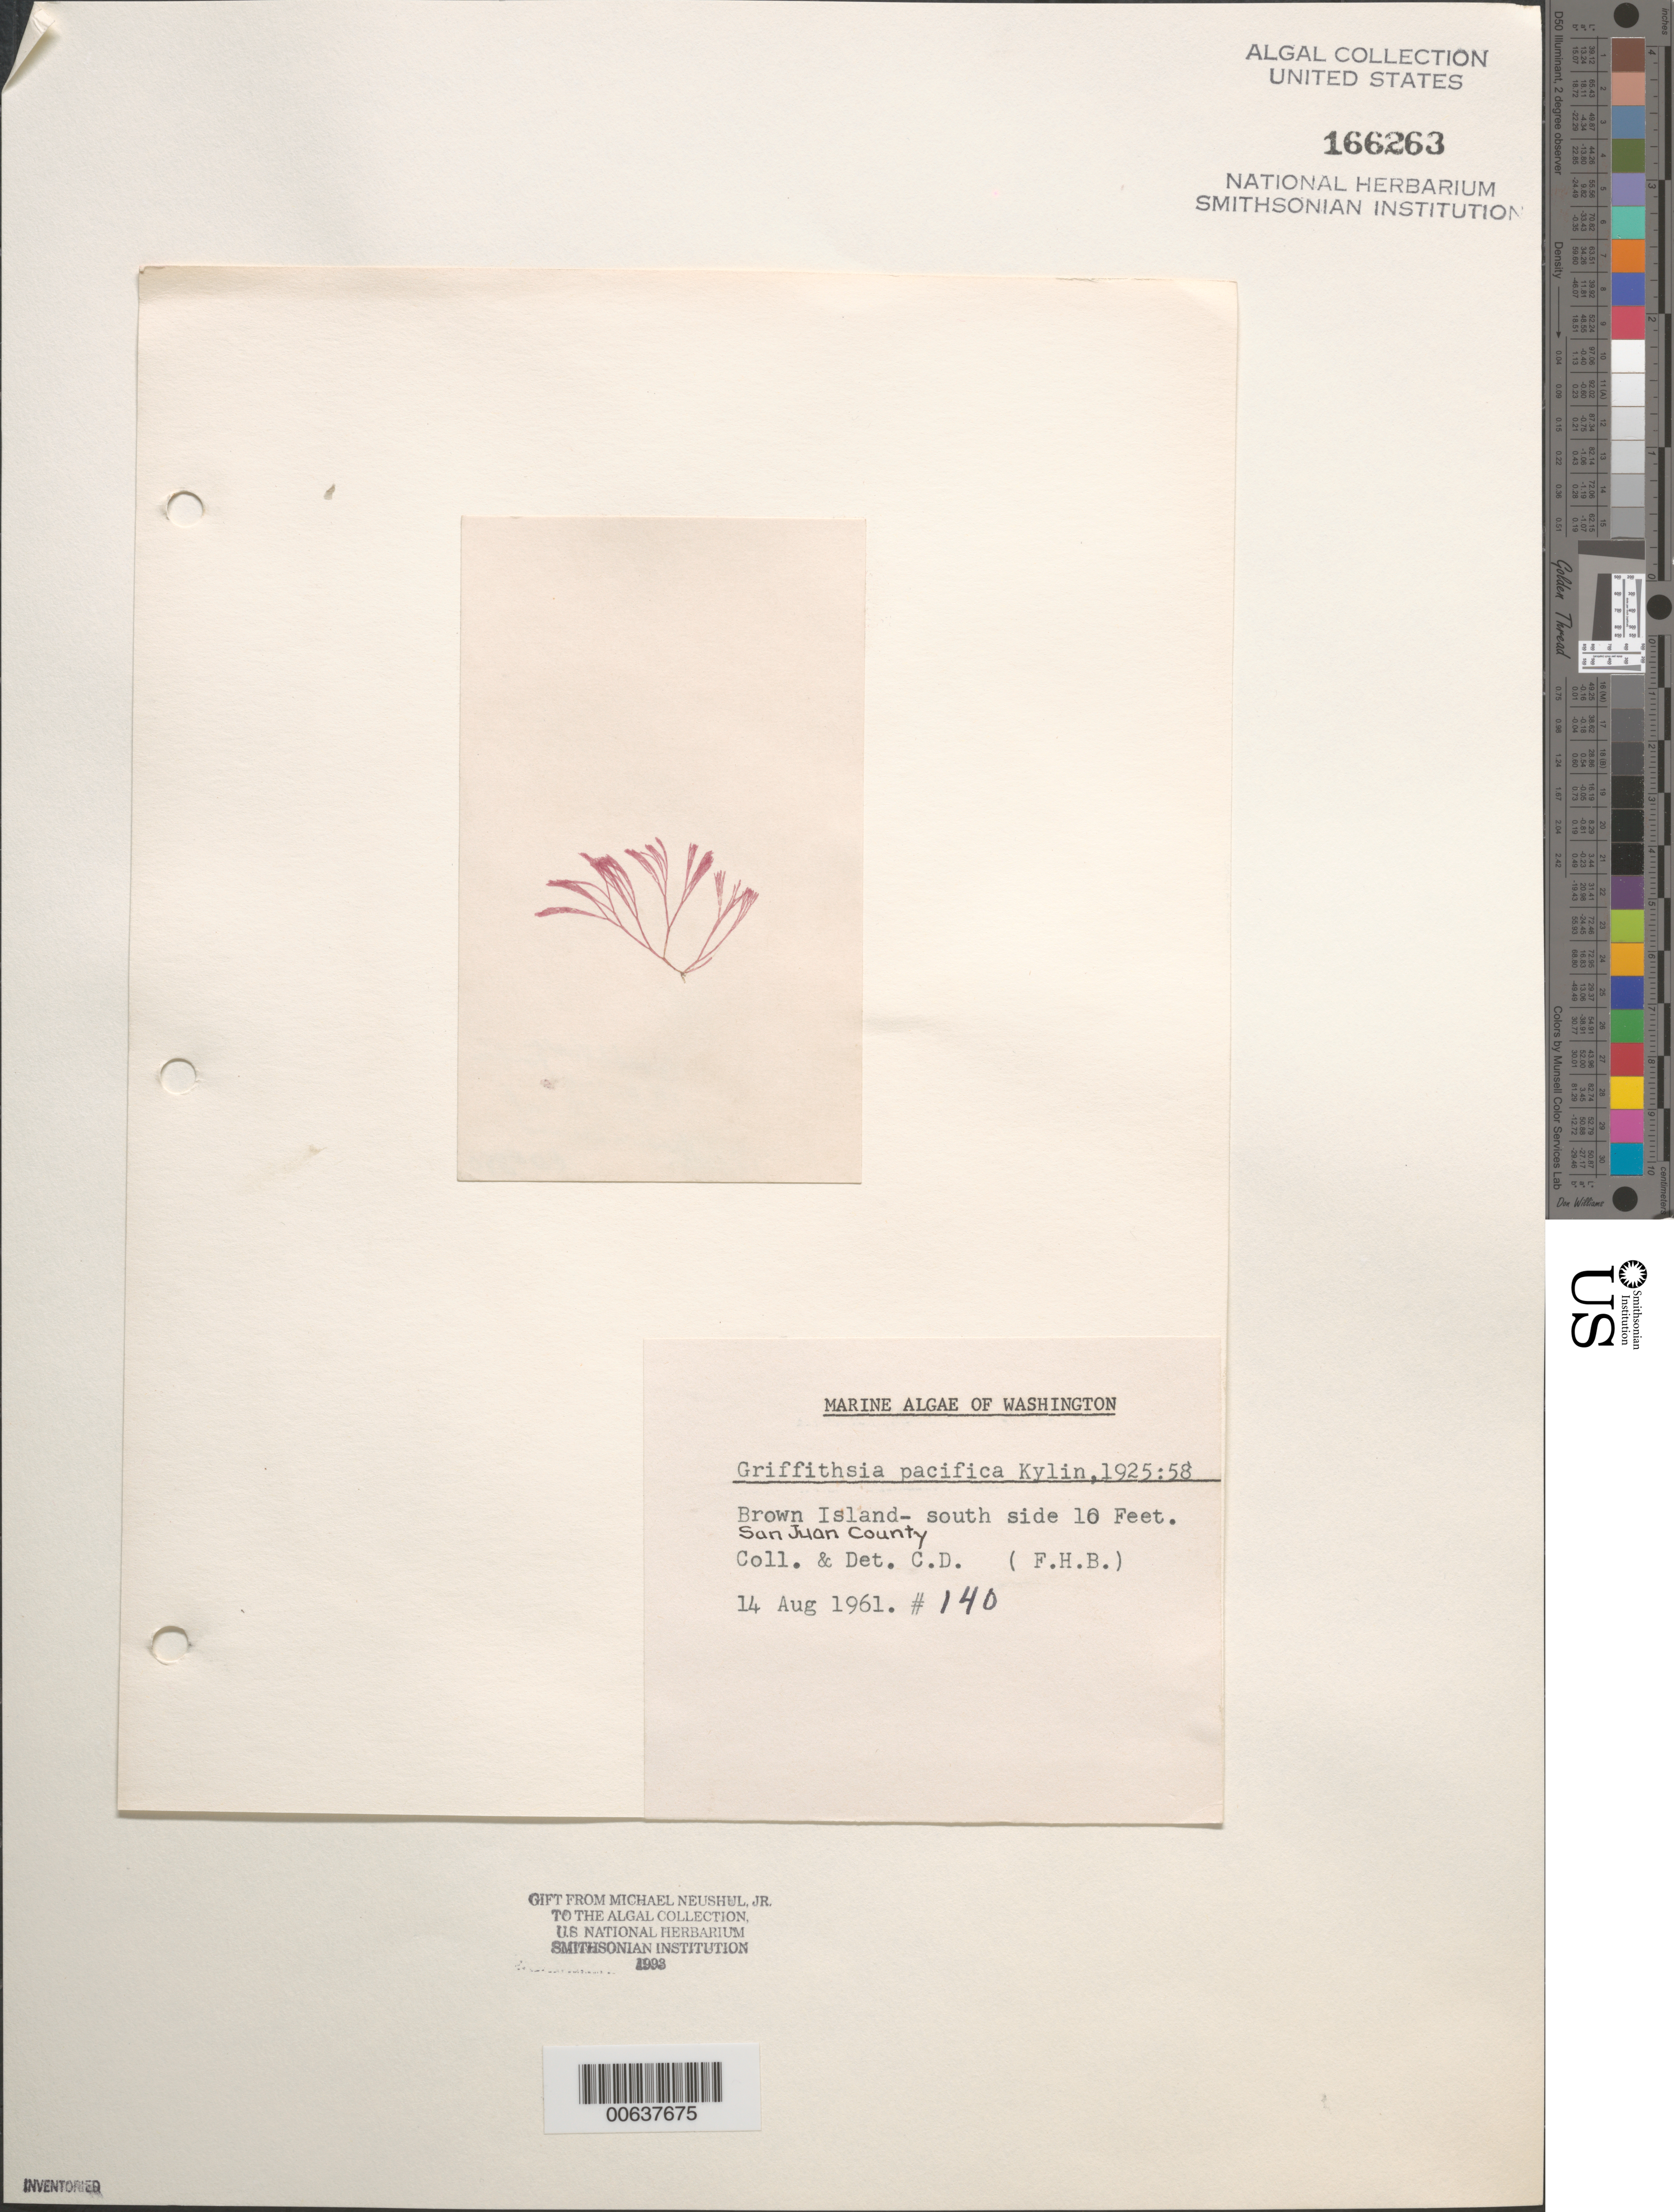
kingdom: Plantae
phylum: Rhodophyta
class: Florideophyceae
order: Ceramiales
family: Wrangeliaceae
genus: Griffithsia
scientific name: Griffithsia pacifica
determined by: D., C.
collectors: C. D.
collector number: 140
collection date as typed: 14 Aug 1961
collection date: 1961-08-14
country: United States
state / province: Washington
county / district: San Juan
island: Brown Island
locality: Southern side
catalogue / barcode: US 166263